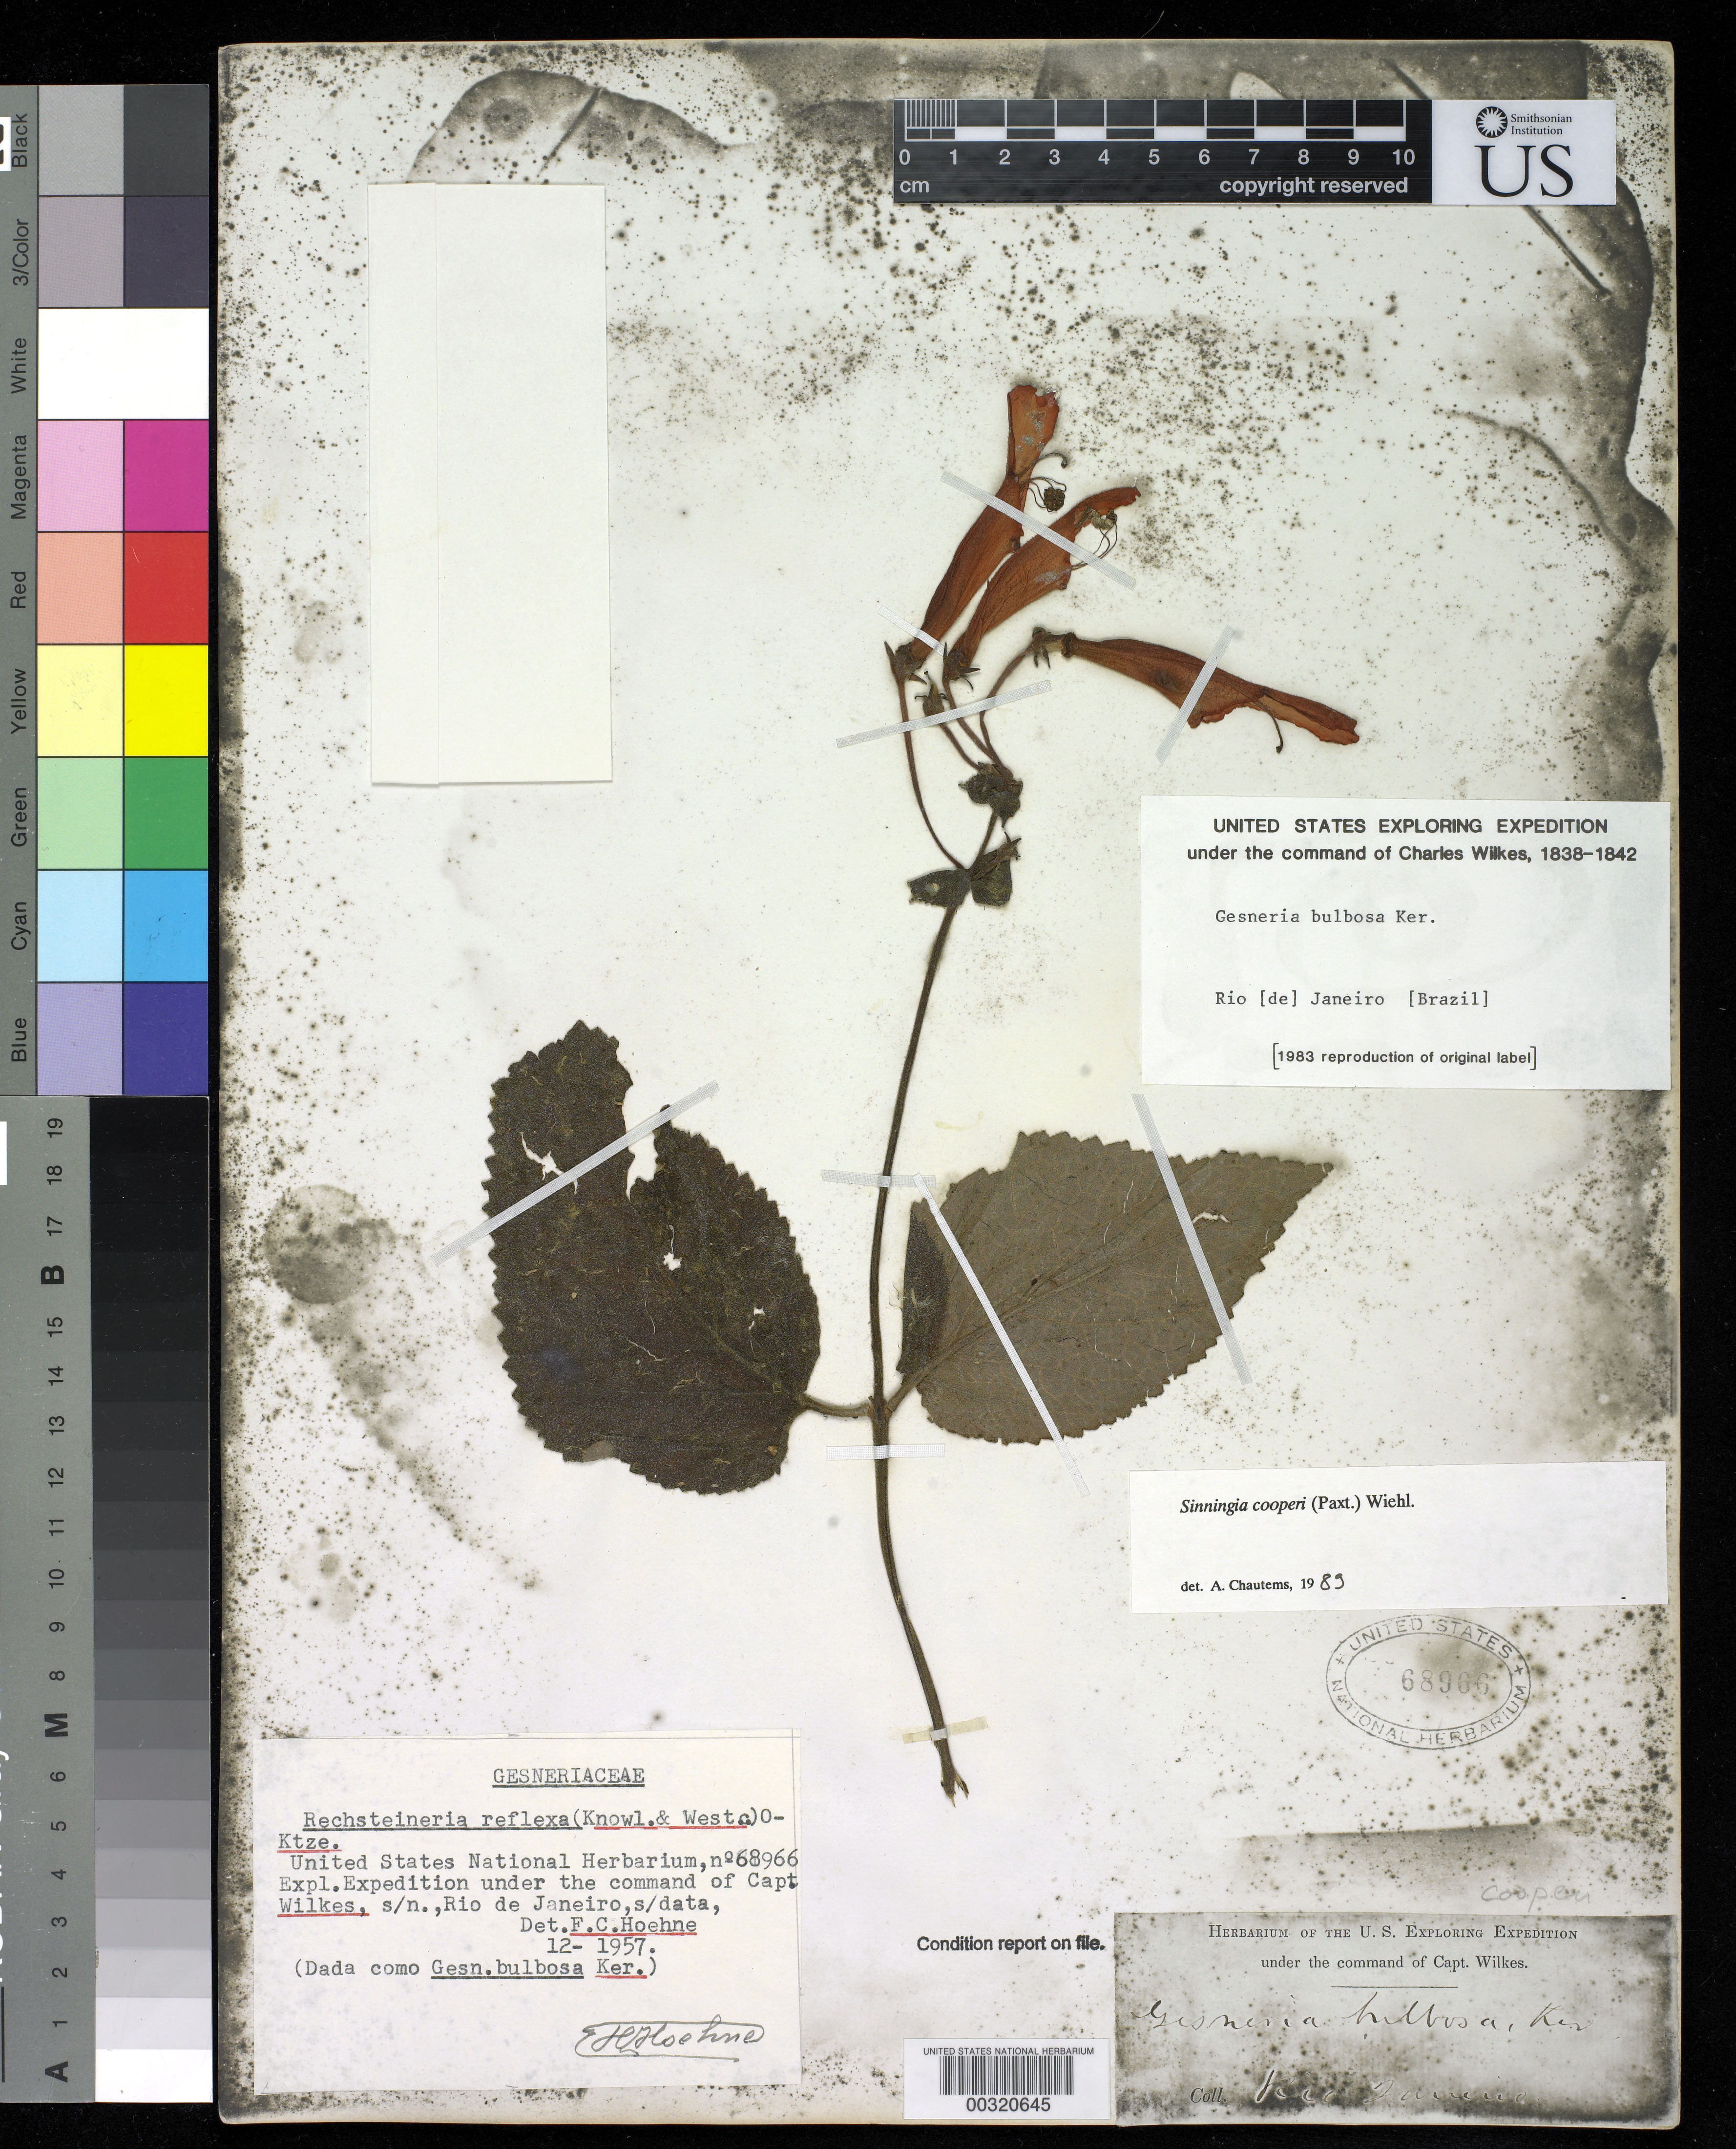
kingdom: Plantae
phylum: Tracheophyta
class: Magnoliopsida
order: Lamiales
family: Gesneriaceae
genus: Sinningia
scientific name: Sinningia cooperi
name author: (Paxton) Wiehler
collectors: Wilkes Explor. Exped.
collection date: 1838/1842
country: Brazil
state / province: Rio de Janeiro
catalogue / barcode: US 68966